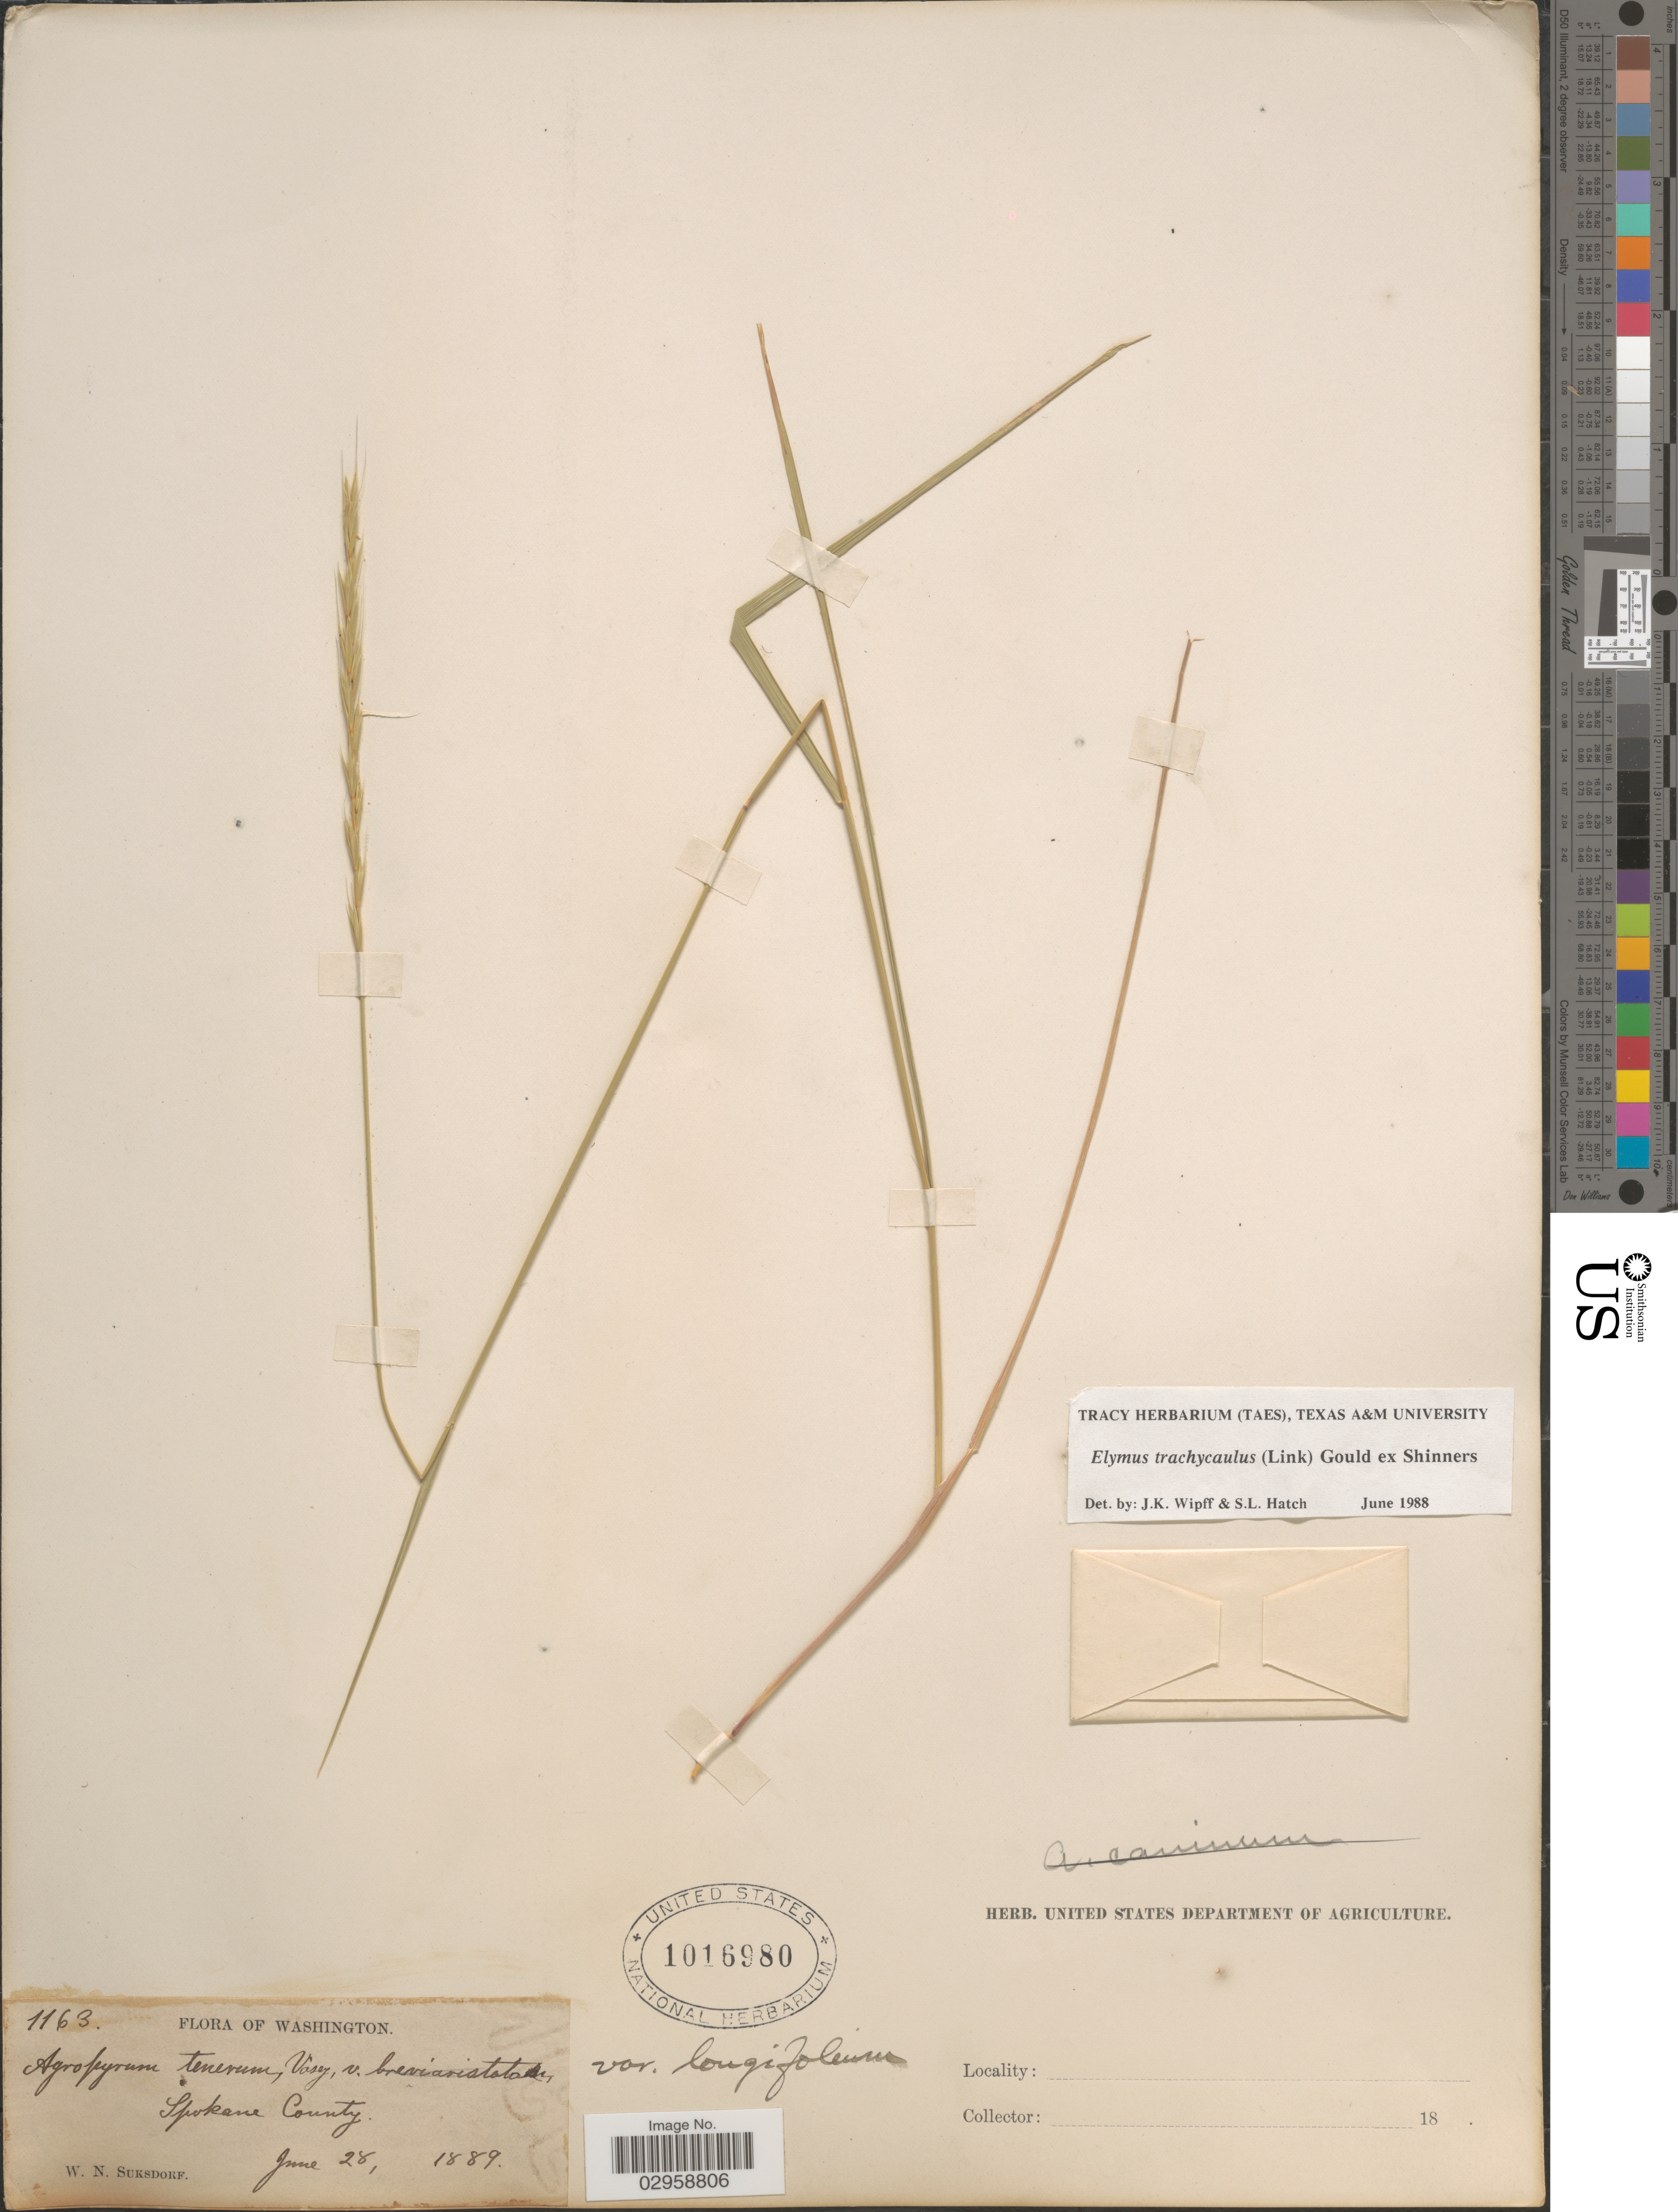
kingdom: Plantae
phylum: Tracheophyta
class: Liliopsida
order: Poales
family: Poaceae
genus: Elymus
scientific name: Elymus trachycaulus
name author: (Link) Gould ex Shinners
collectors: W. N. Suksdorf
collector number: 1163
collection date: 1889-06-28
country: United States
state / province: Washington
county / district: Spokane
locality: Spokane County.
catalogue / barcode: US 1016980